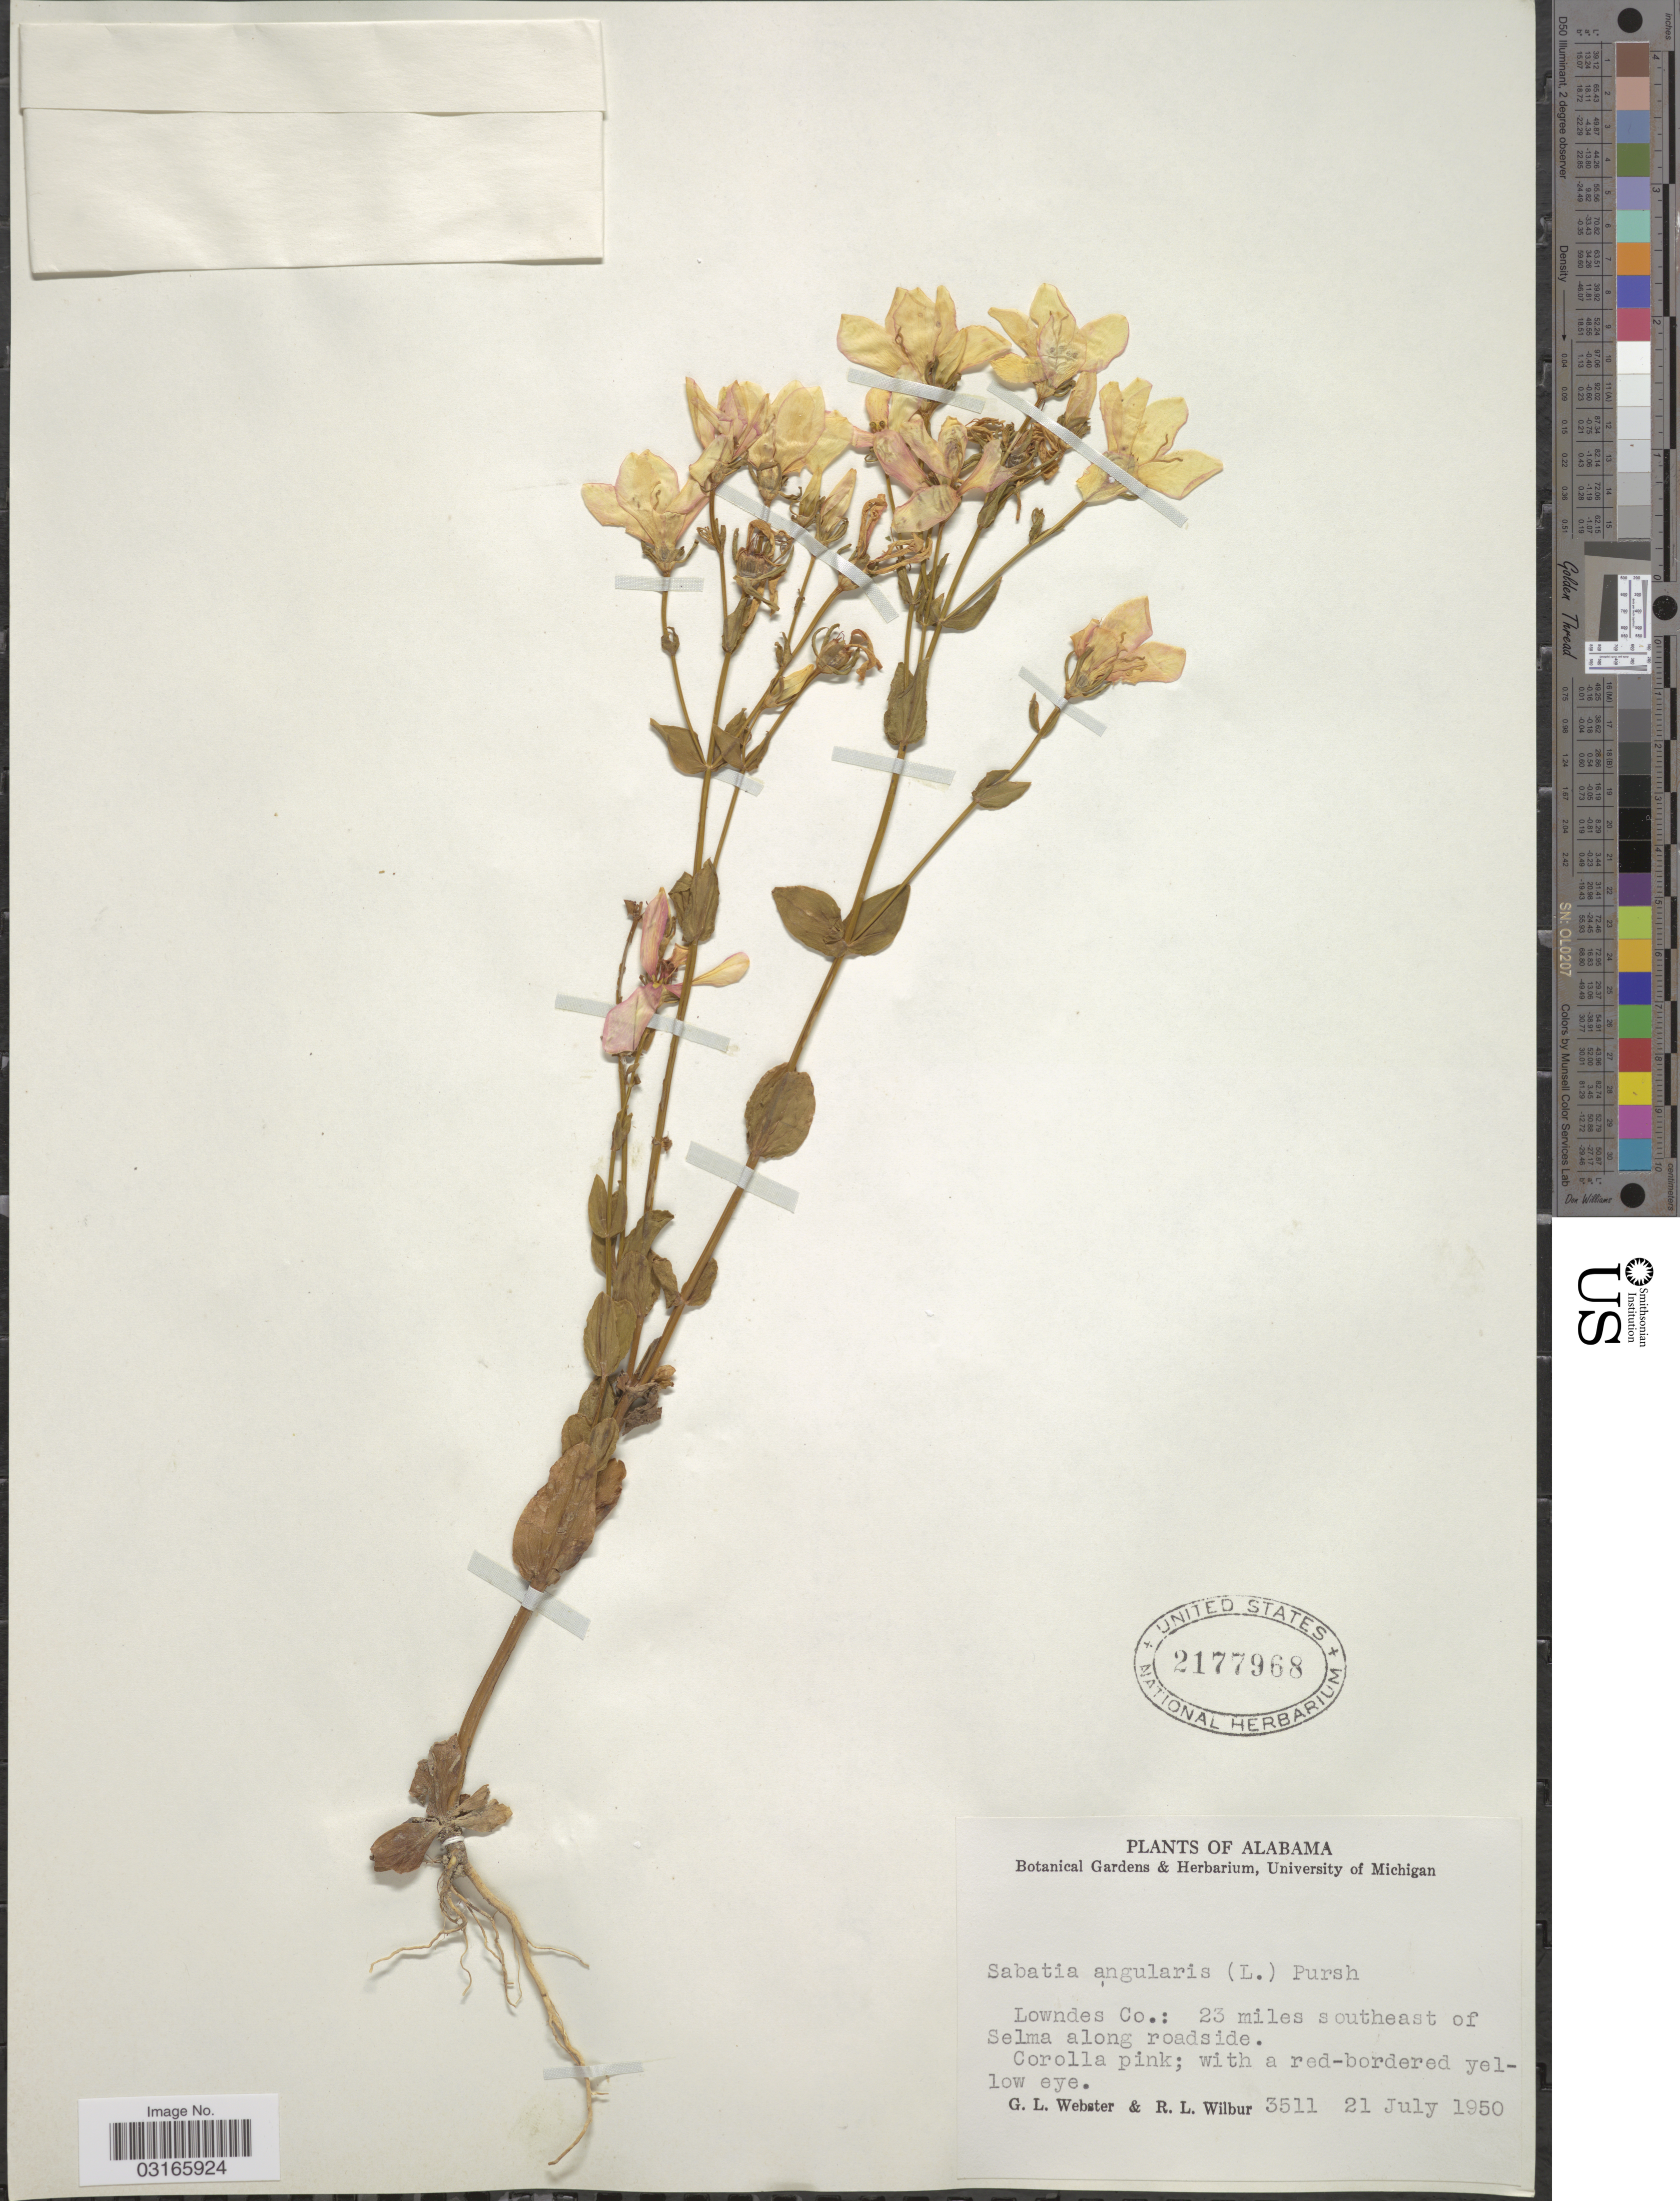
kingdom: Plantae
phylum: Tracheophyta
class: Magnoliopsida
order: Gentianales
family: Gentianaceae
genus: Sabatia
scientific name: Sabatia angularis (L.) Pursh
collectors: G. L. Webster & R. L. Wilbur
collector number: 3511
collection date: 1950-07-21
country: United States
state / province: Alabama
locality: Lowndes Co.: 23 miles southeast of Selma along roadside.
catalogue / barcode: US 2177968